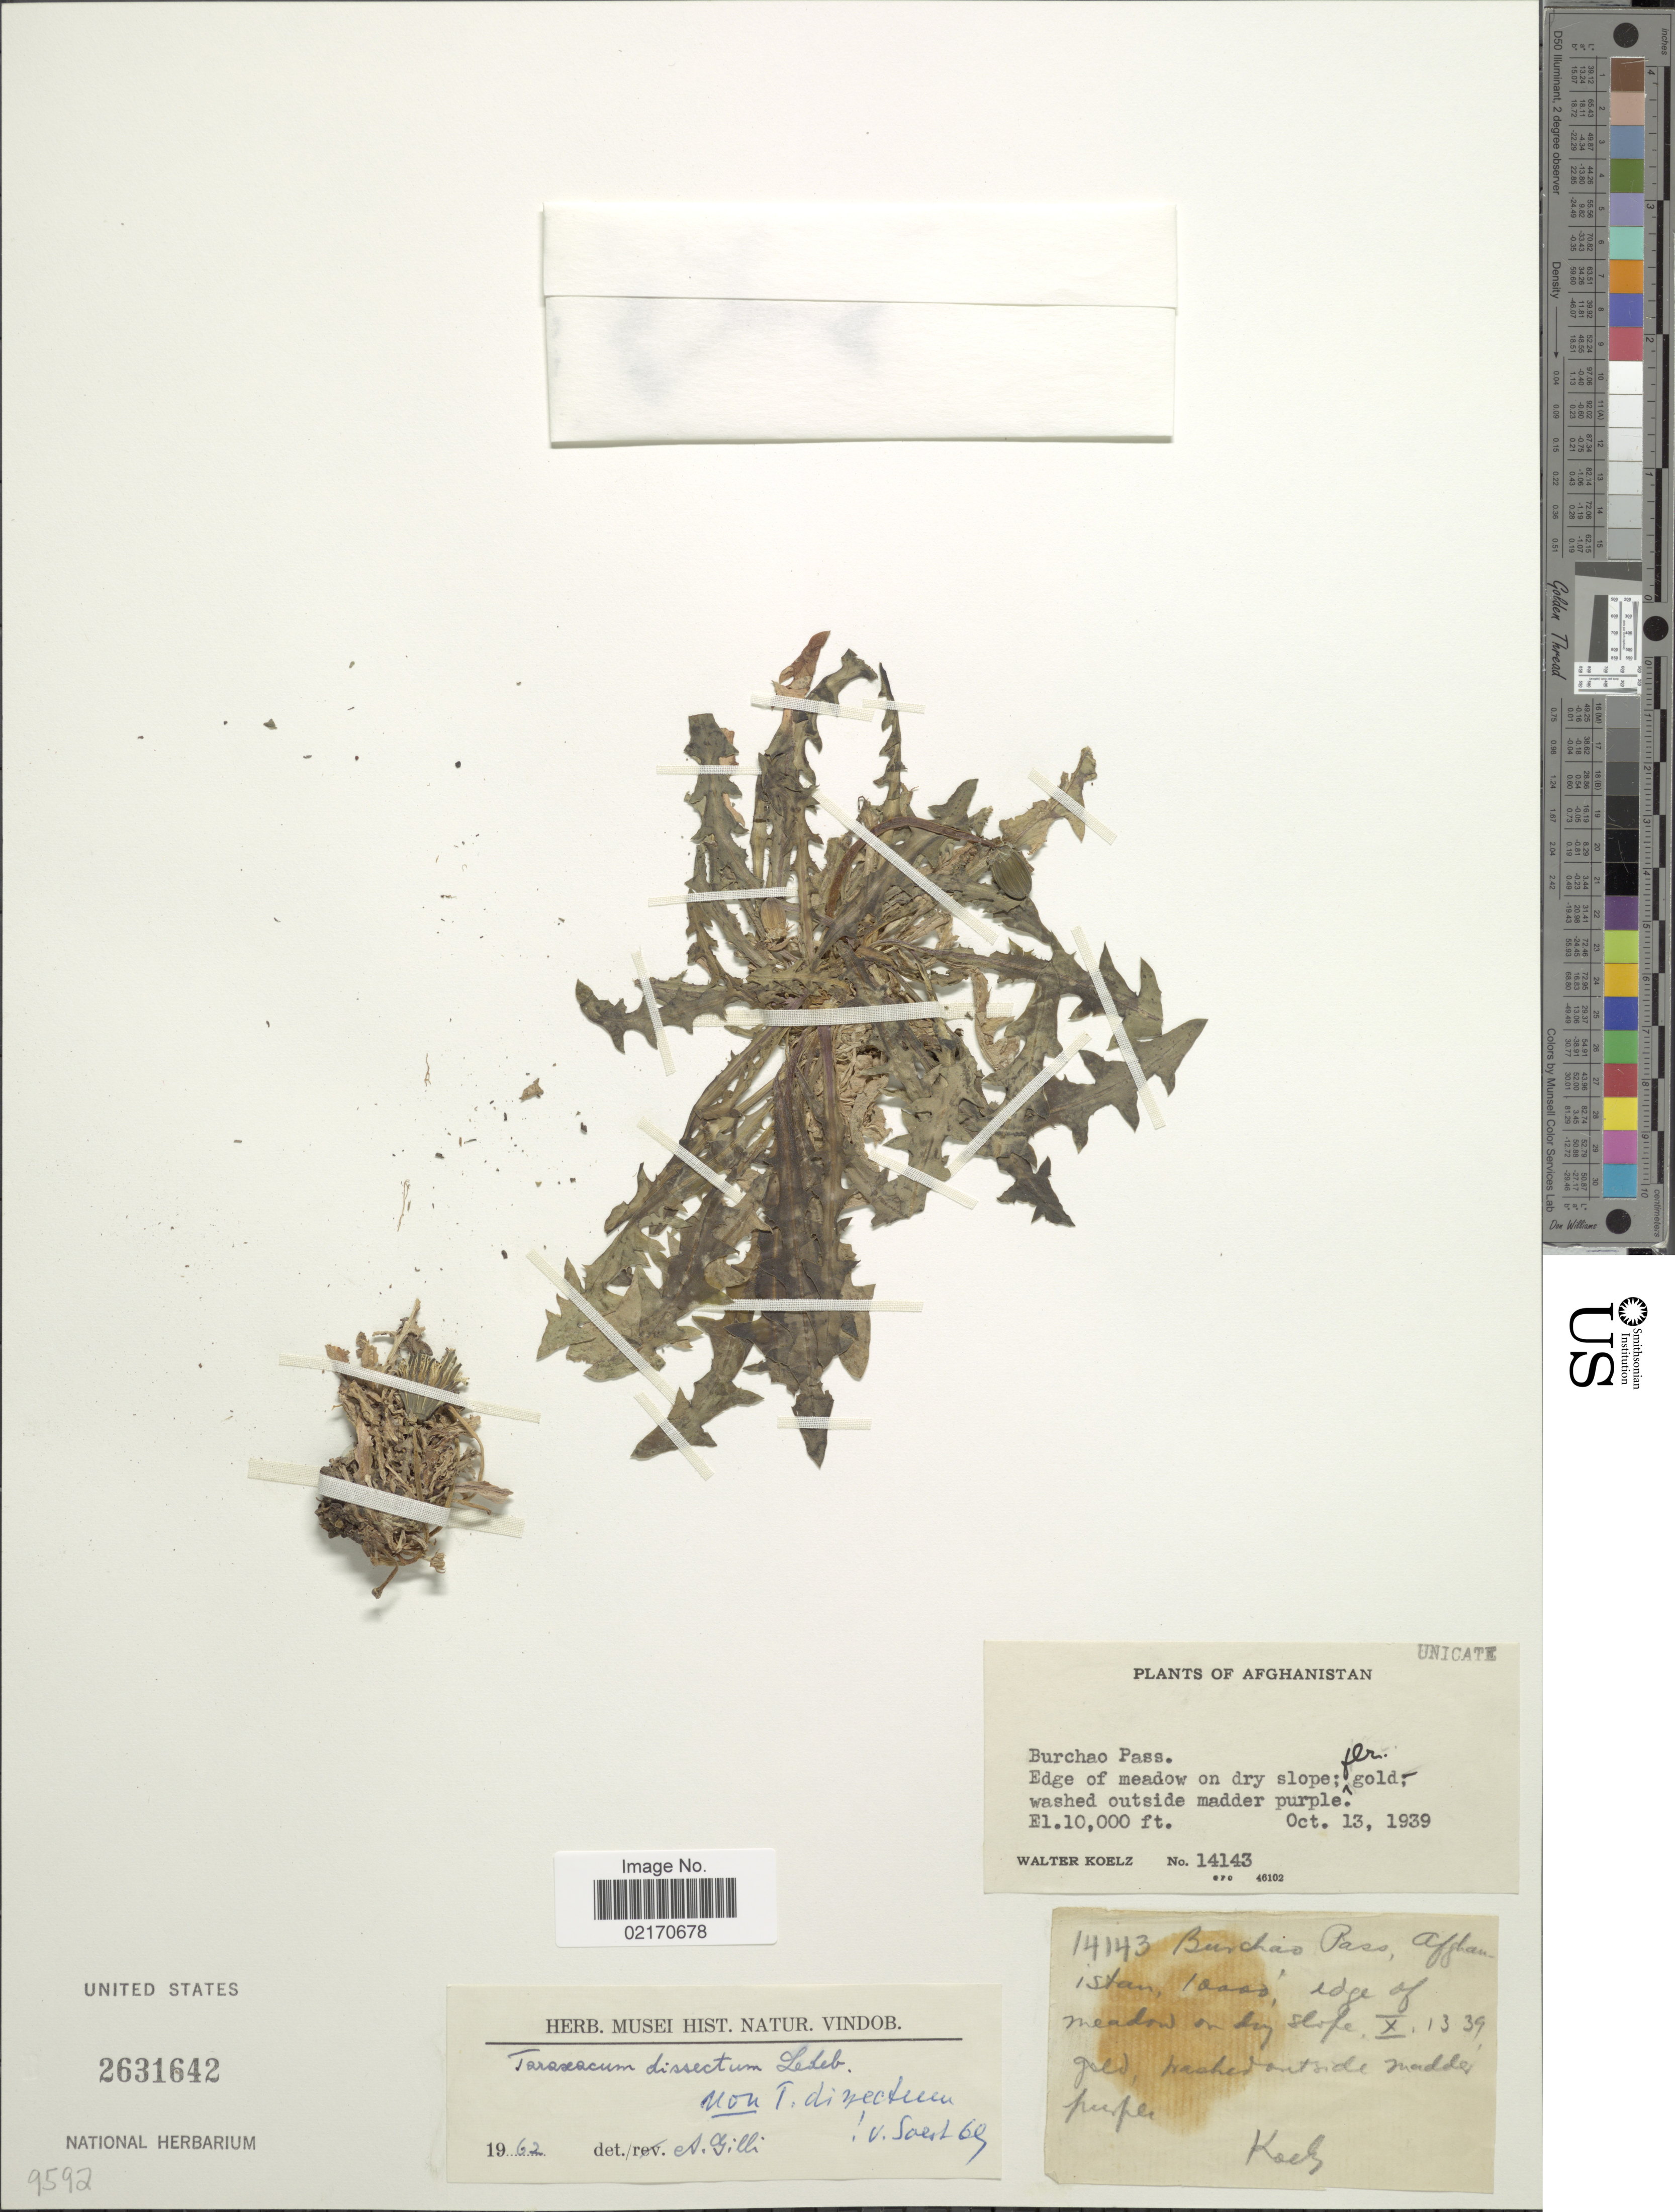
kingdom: Plantae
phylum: Tracheophyta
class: Magnoliopsida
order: Asterales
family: Asteraceae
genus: Taraxacum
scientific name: Taraxacum dissectum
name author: (Ledeb.) Ledeb.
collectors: W. N. Koelz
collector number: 14143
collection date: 1939-10-13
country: Afghanistan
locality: Burchao Pass, edge of meadow.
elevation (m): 3048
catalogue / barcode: US 2631642